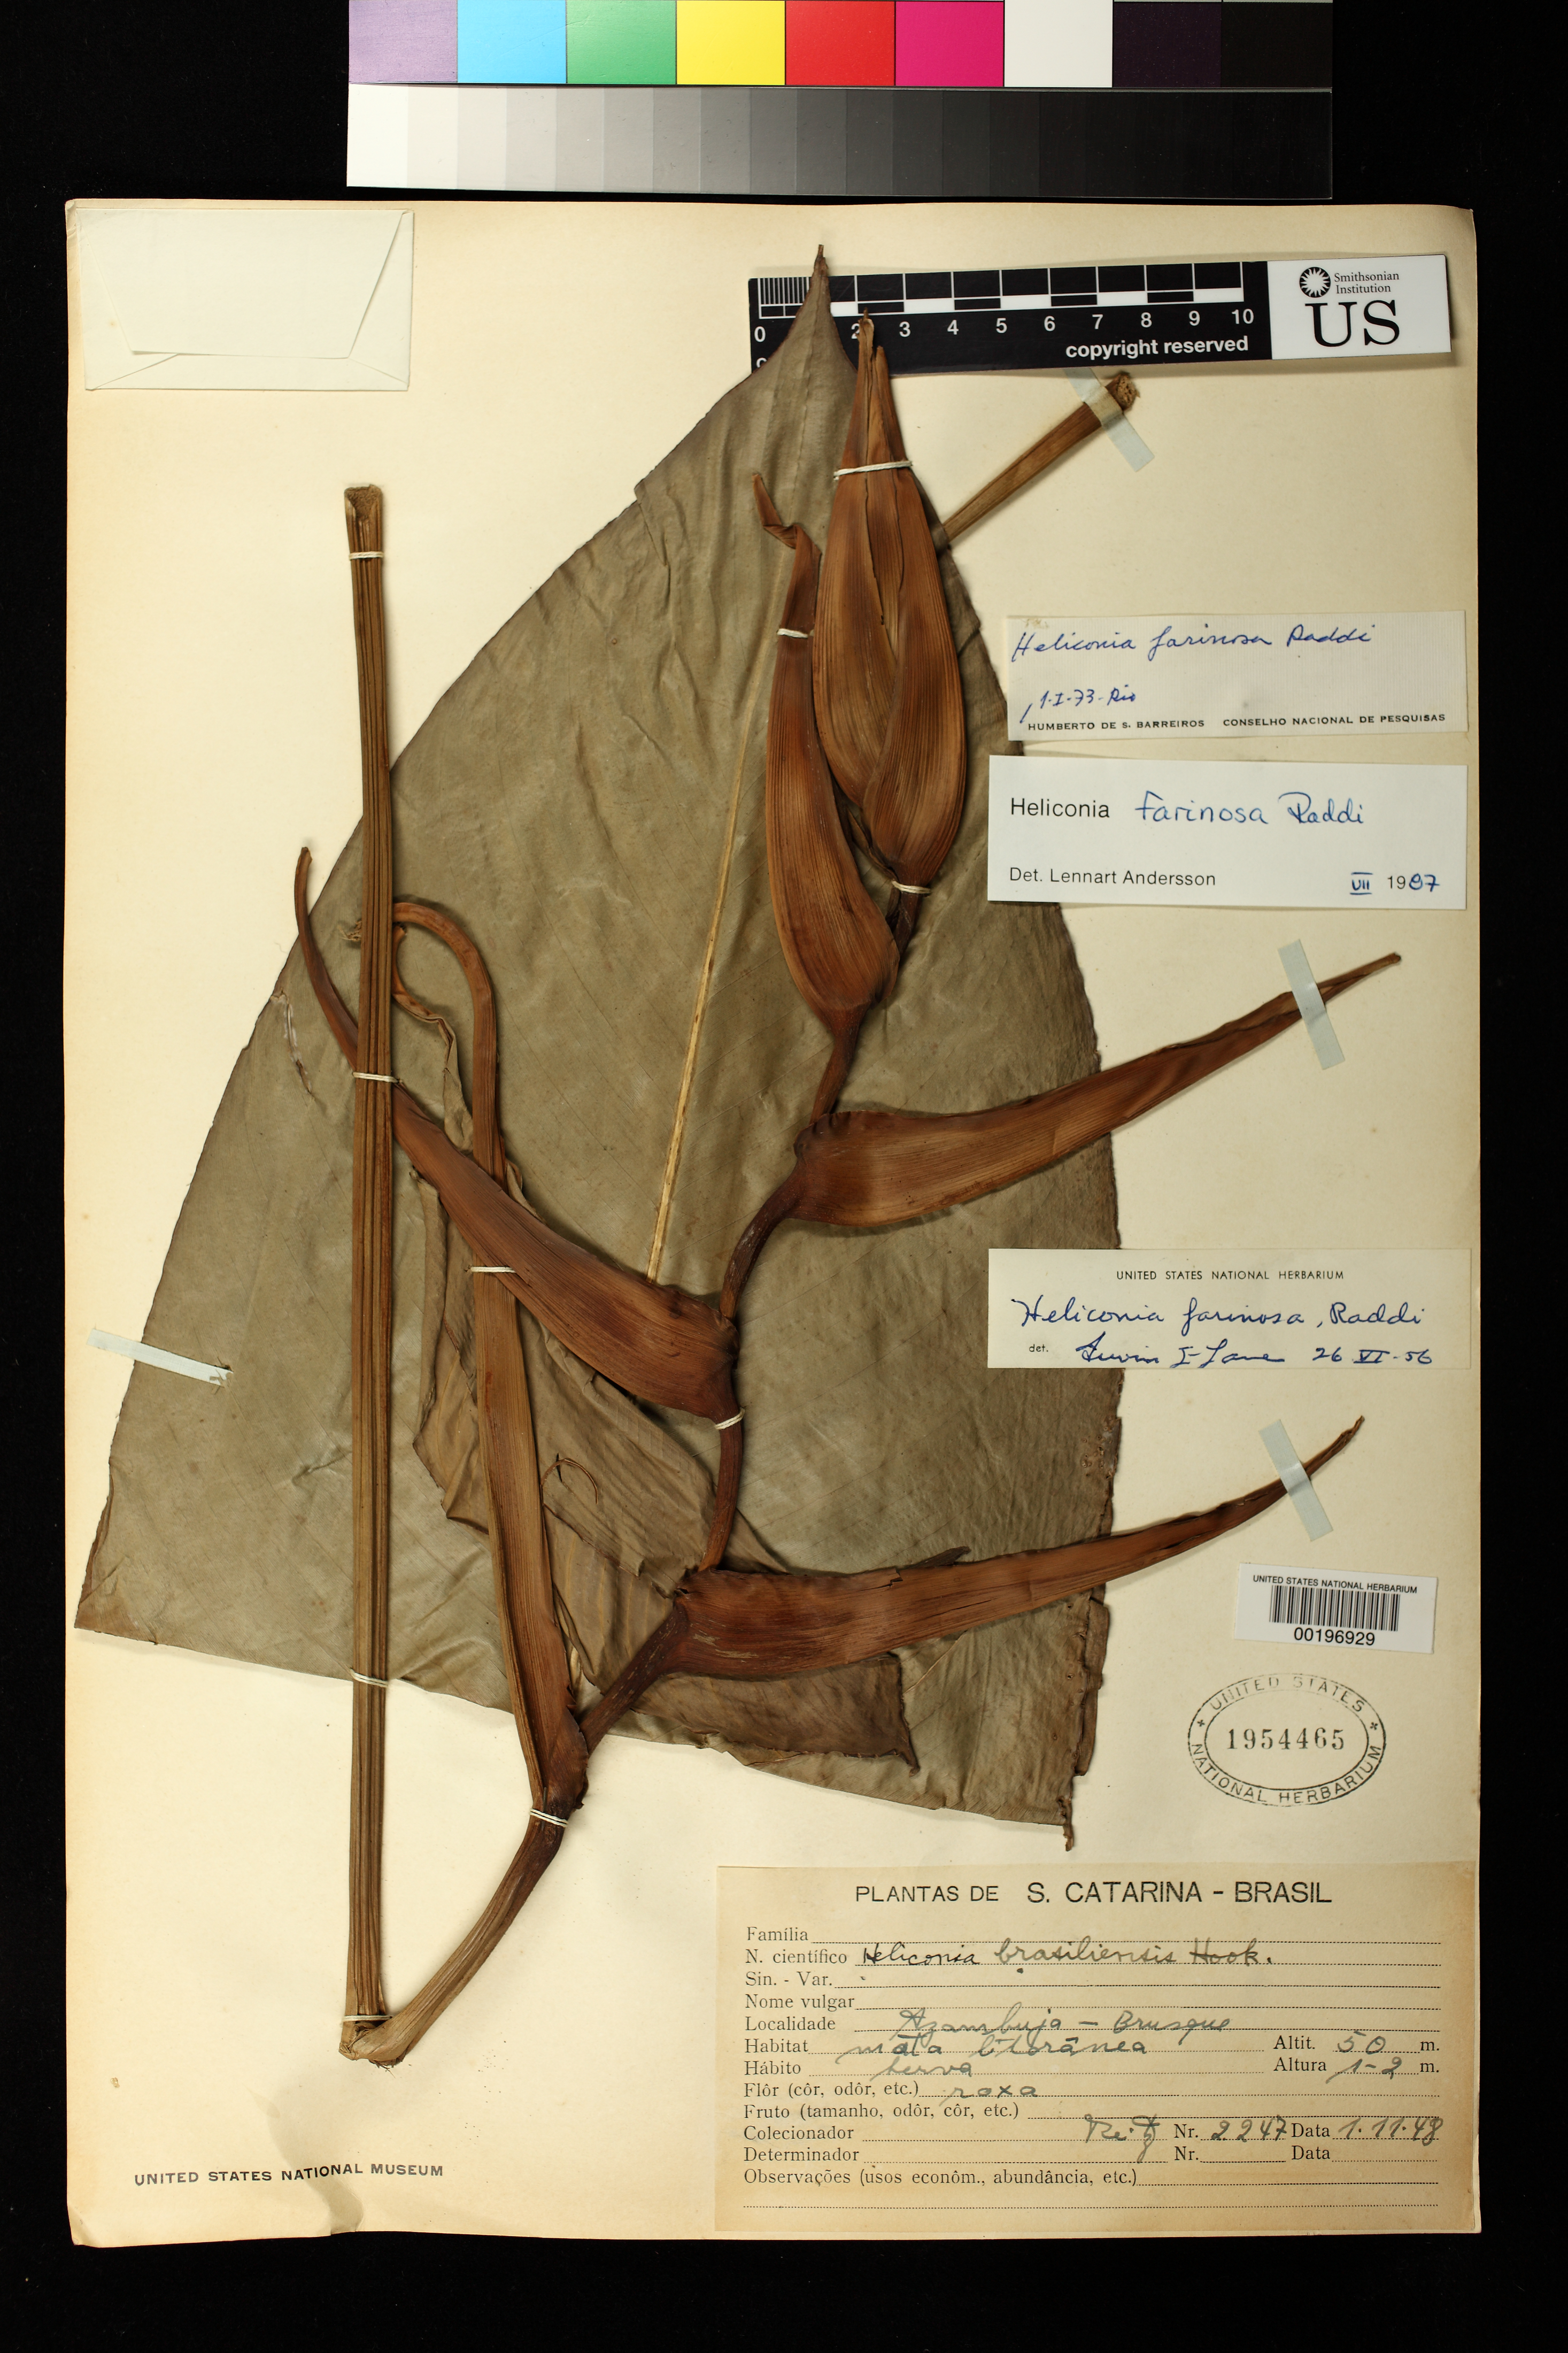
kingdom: Plantae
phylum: Tracheophyta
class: Liliopsida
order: Zingiberales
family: Heliconiaceae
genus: Heliconia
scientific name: Heliconia farinosa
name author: Raddi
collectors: R. Reitz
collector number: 2247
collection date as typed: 01 Nov 1948 or 11 Jan 1948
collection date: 1948-01-11 or 1948-11-01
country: Brazil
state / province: Santa Catarina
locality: Azambuja - brusque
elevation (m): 50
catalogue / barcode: US 1954465